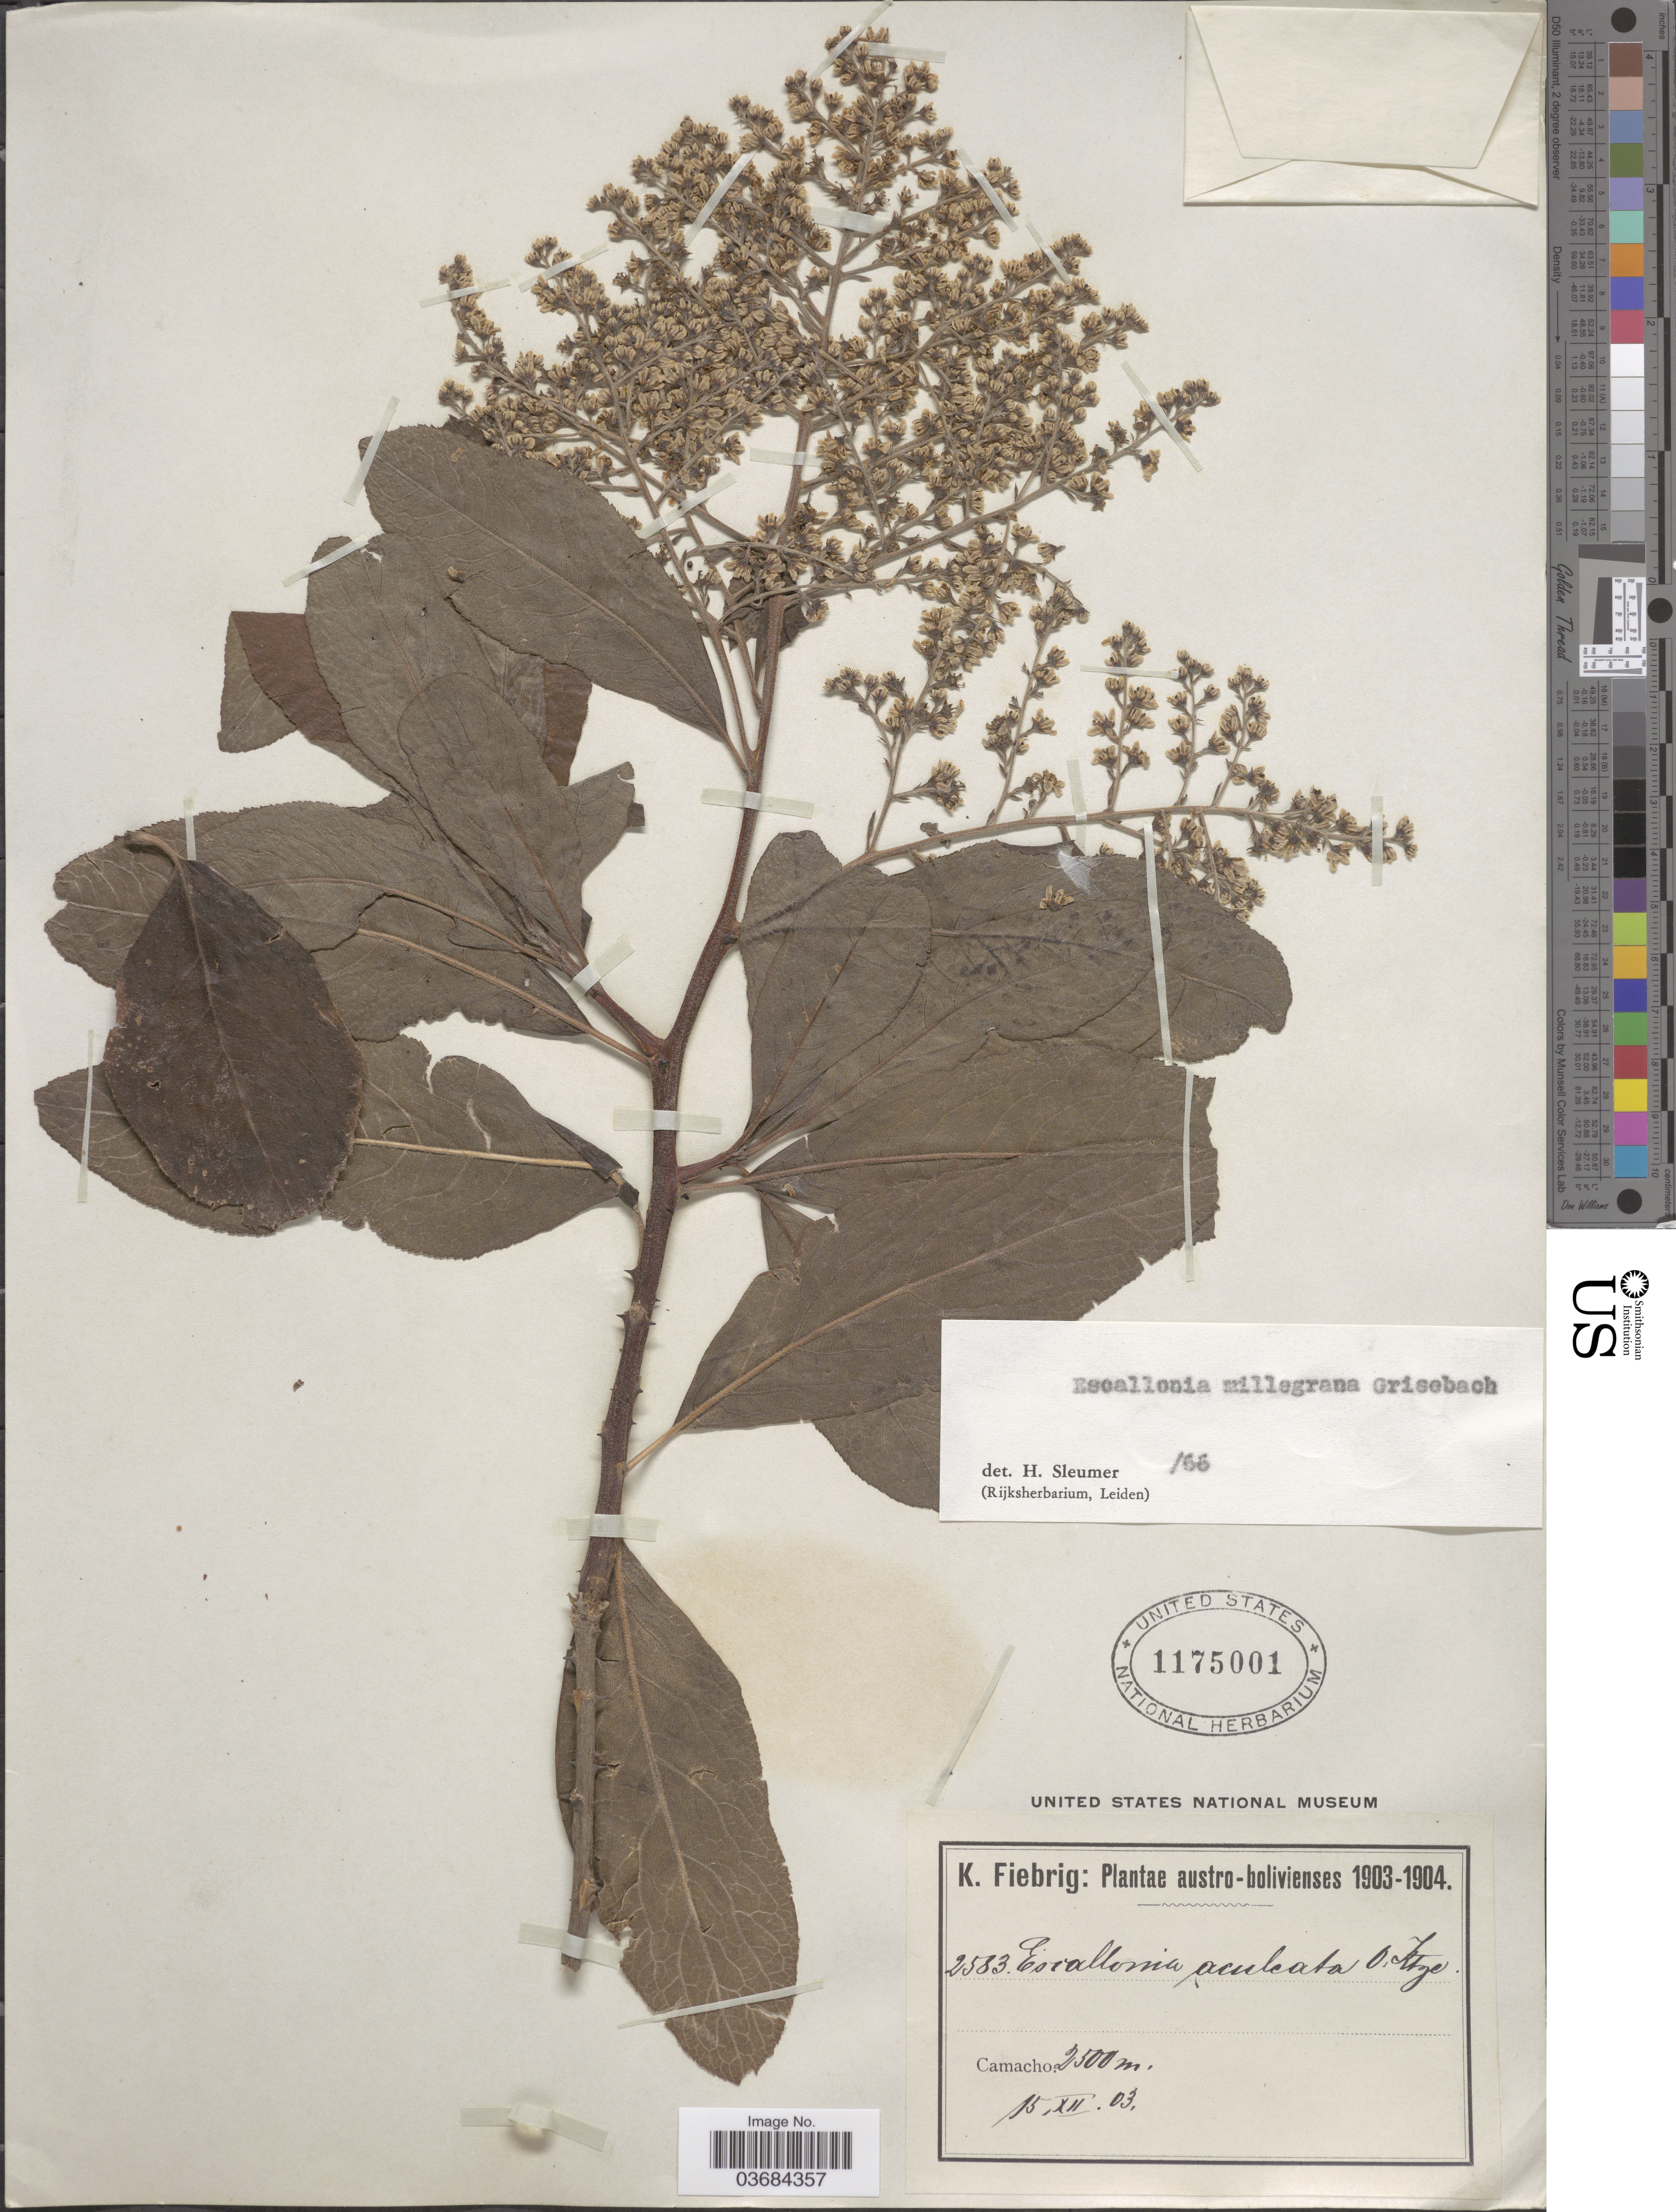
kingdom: Plantae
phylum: Tracheophyta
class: Magnoliopsida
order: Escalloniales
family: Escalloniaceae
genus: Escallonia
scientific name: Escallonia millegrana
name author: Griseb.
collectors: K. Fiebrig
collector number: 2583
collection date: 1903-12-15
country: Bolivia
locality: Austro-bolivienses 1903-1904. Camacho.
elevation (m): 2500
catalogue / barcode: US 1175001